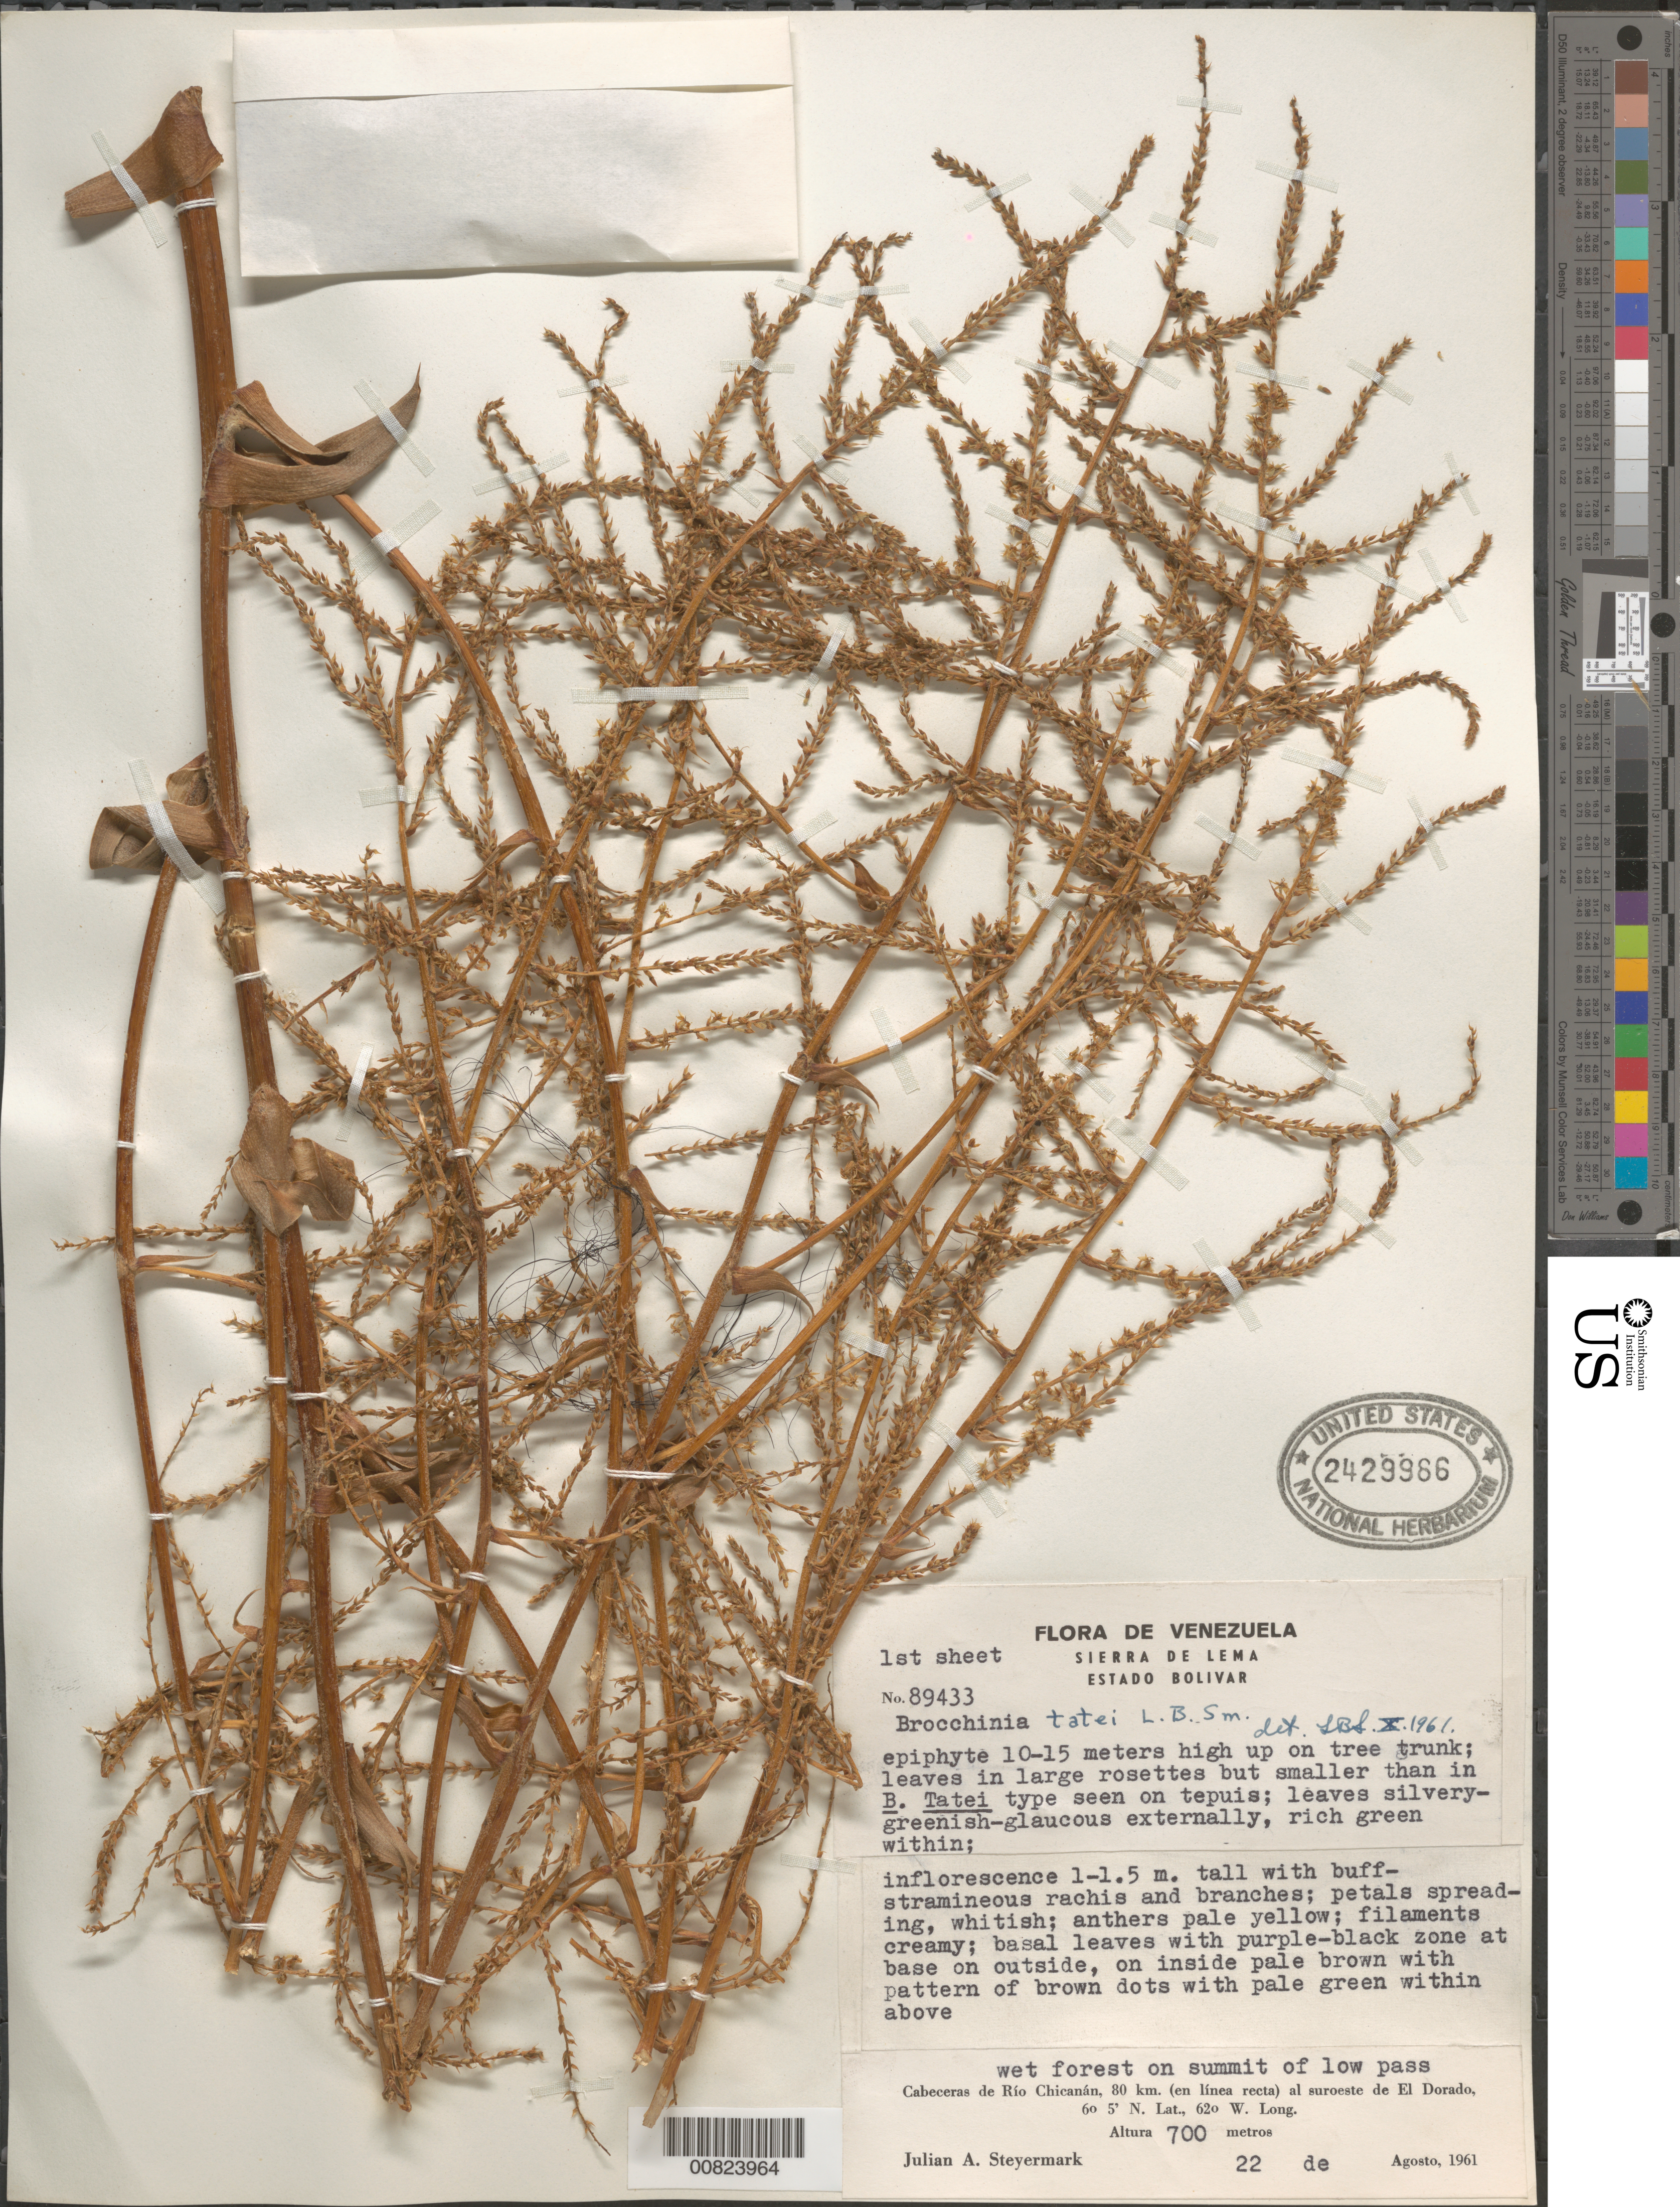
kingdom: Plantae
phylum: Tracheophyta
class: Liliopsida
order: Poales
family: Bromeliaceae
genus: Brocchinia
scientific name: Brocchinia tatei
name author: L.B. Sm.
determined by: Smith, Lyman B., (US), NMNH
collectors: J. Steyermark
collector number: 89433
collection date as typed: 22-Aug-61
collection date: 1961-08-22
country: Venezuela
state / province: Bolívar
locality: Sierra de Lema; Cabeceras de Río Chicanán, 80 km (in a straight line) to southwest of El Dorado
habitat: Wet forest on summit of low pass; headwaters of river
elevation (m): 700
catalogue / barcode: US 2429986